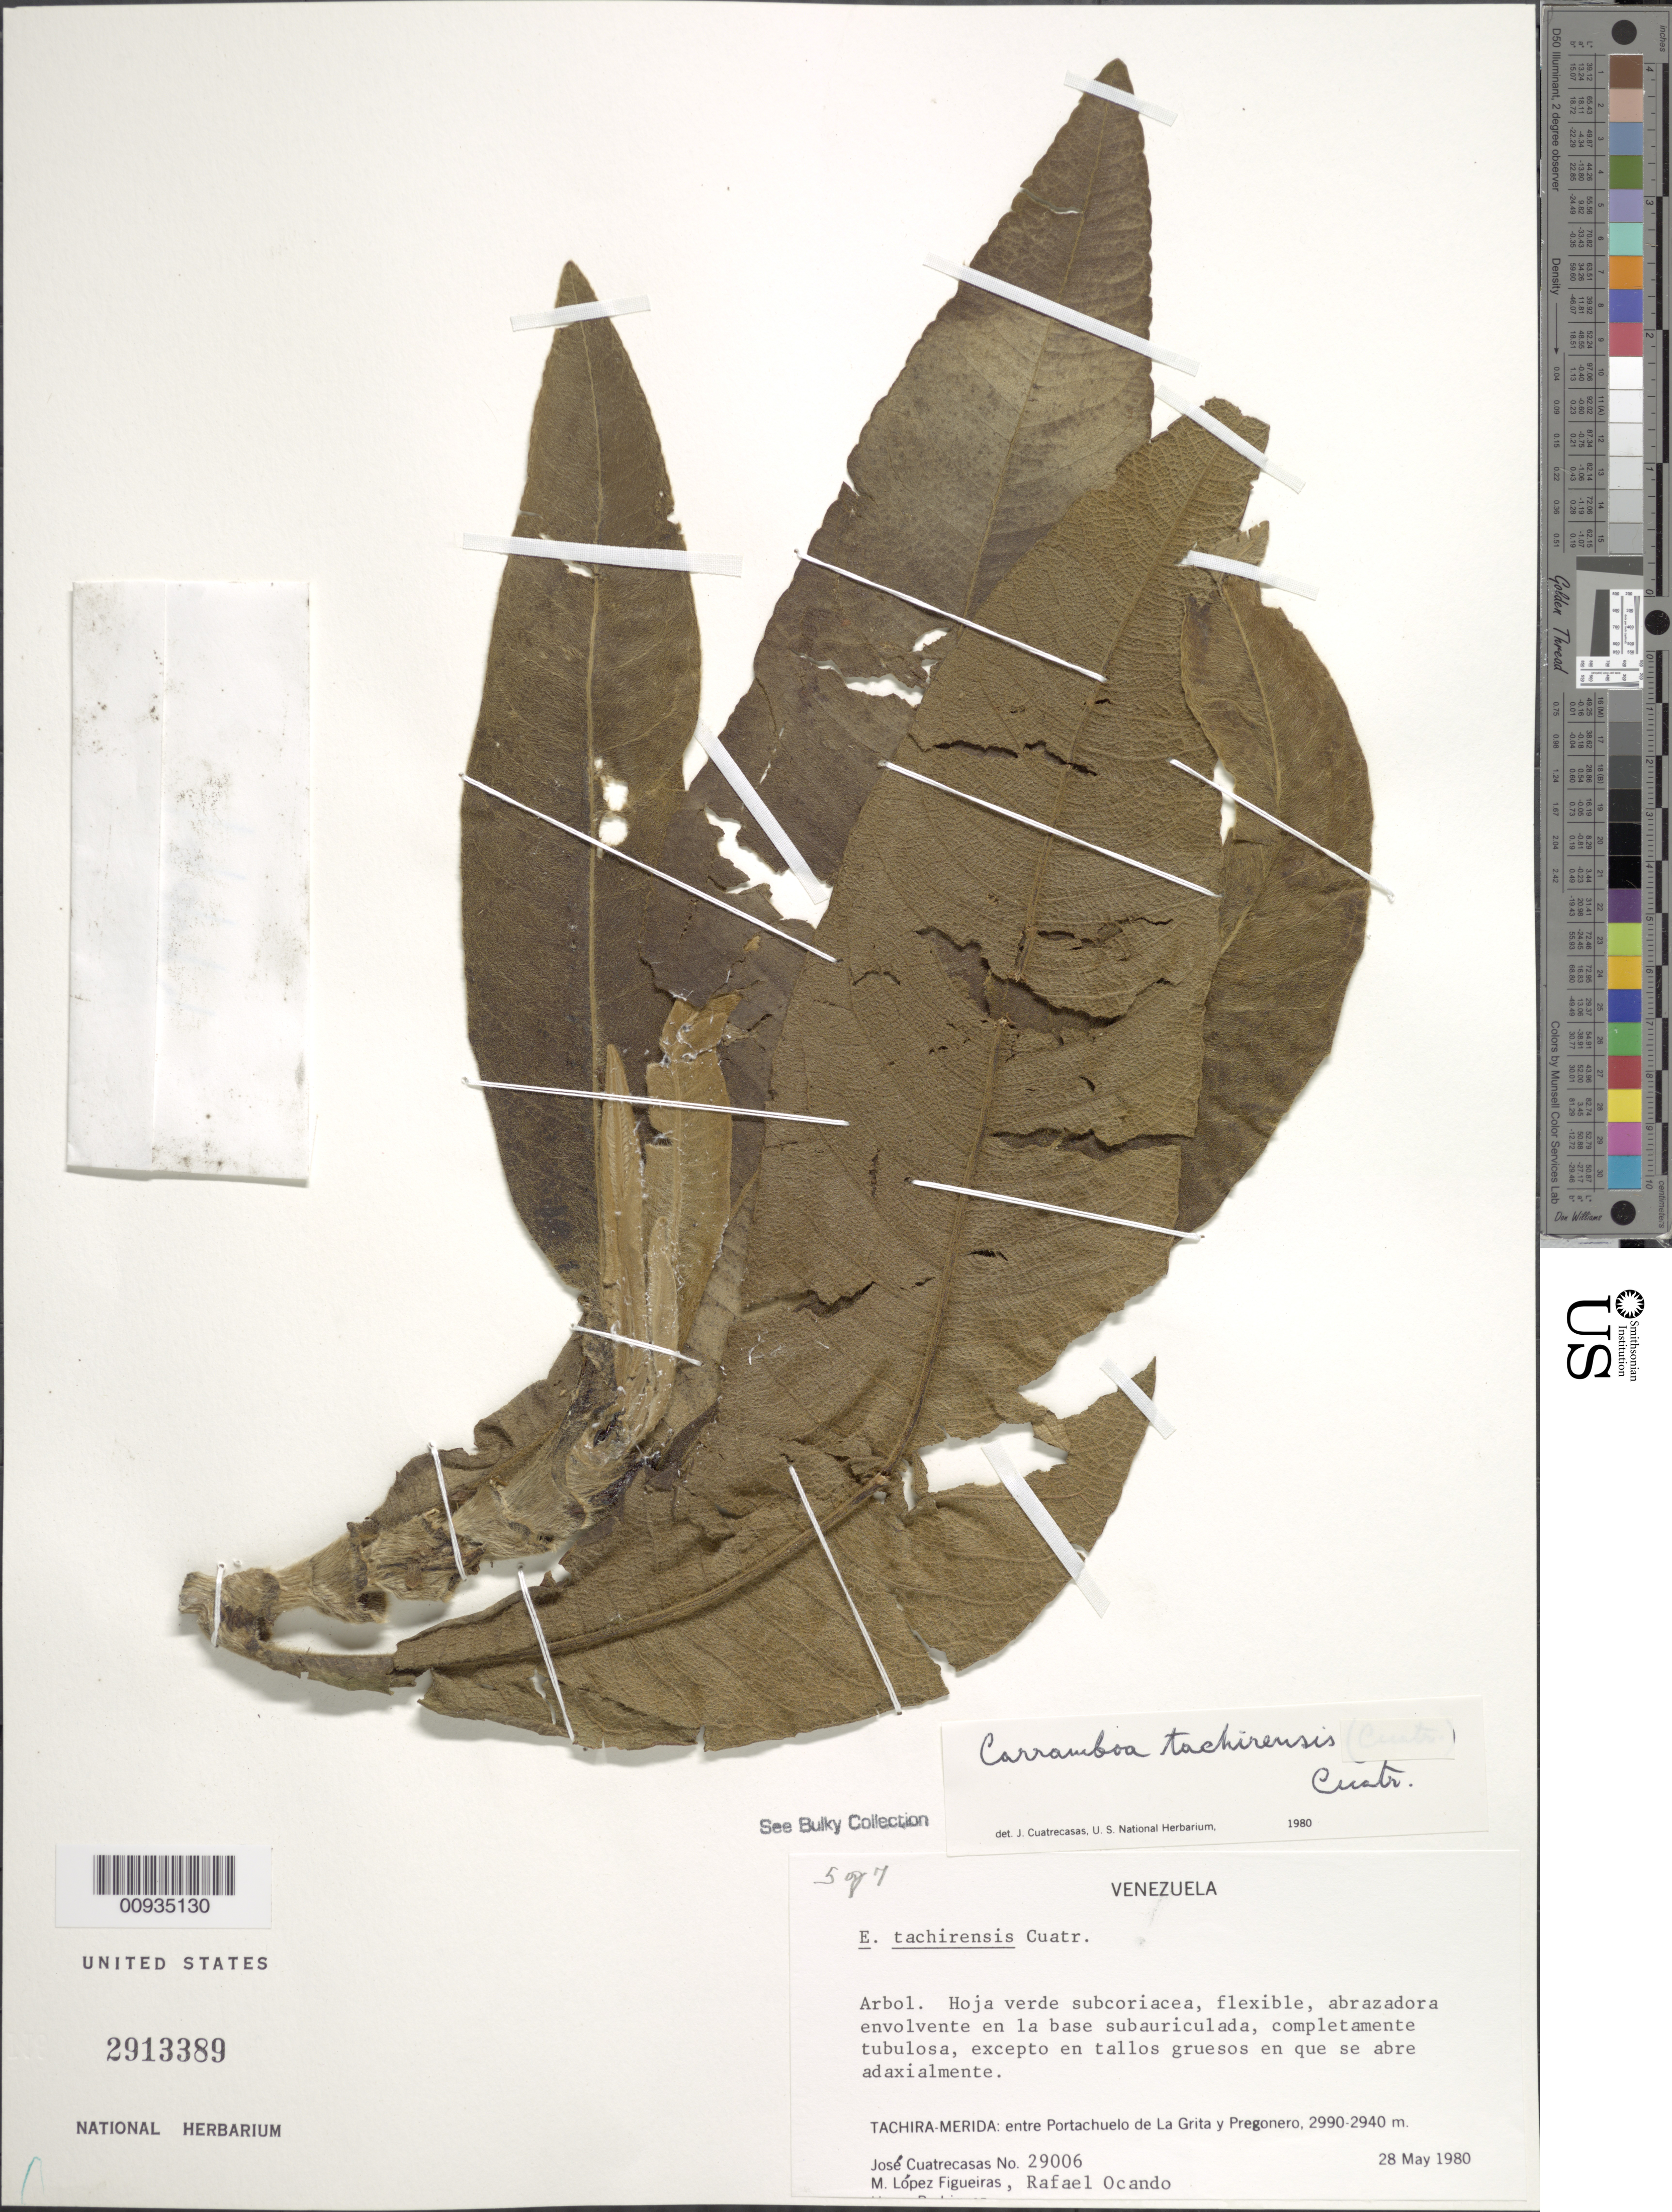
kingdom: Plantae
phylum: Tracheophyta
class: Magnoliopsida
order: Asterales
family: Asteraceae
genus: Carramboa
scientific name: Carramboa tachirensis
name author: (Aristeg.) Cuatrec.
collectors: J. Cuatrecasas, M. López Figueiras & R. Ocando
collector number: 29006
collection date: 1980-05-28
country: Venezuela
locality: Tachira-Merida: entre Portachuelo de La Grita y Pregonero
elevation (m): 2940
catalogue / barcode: US 2913389